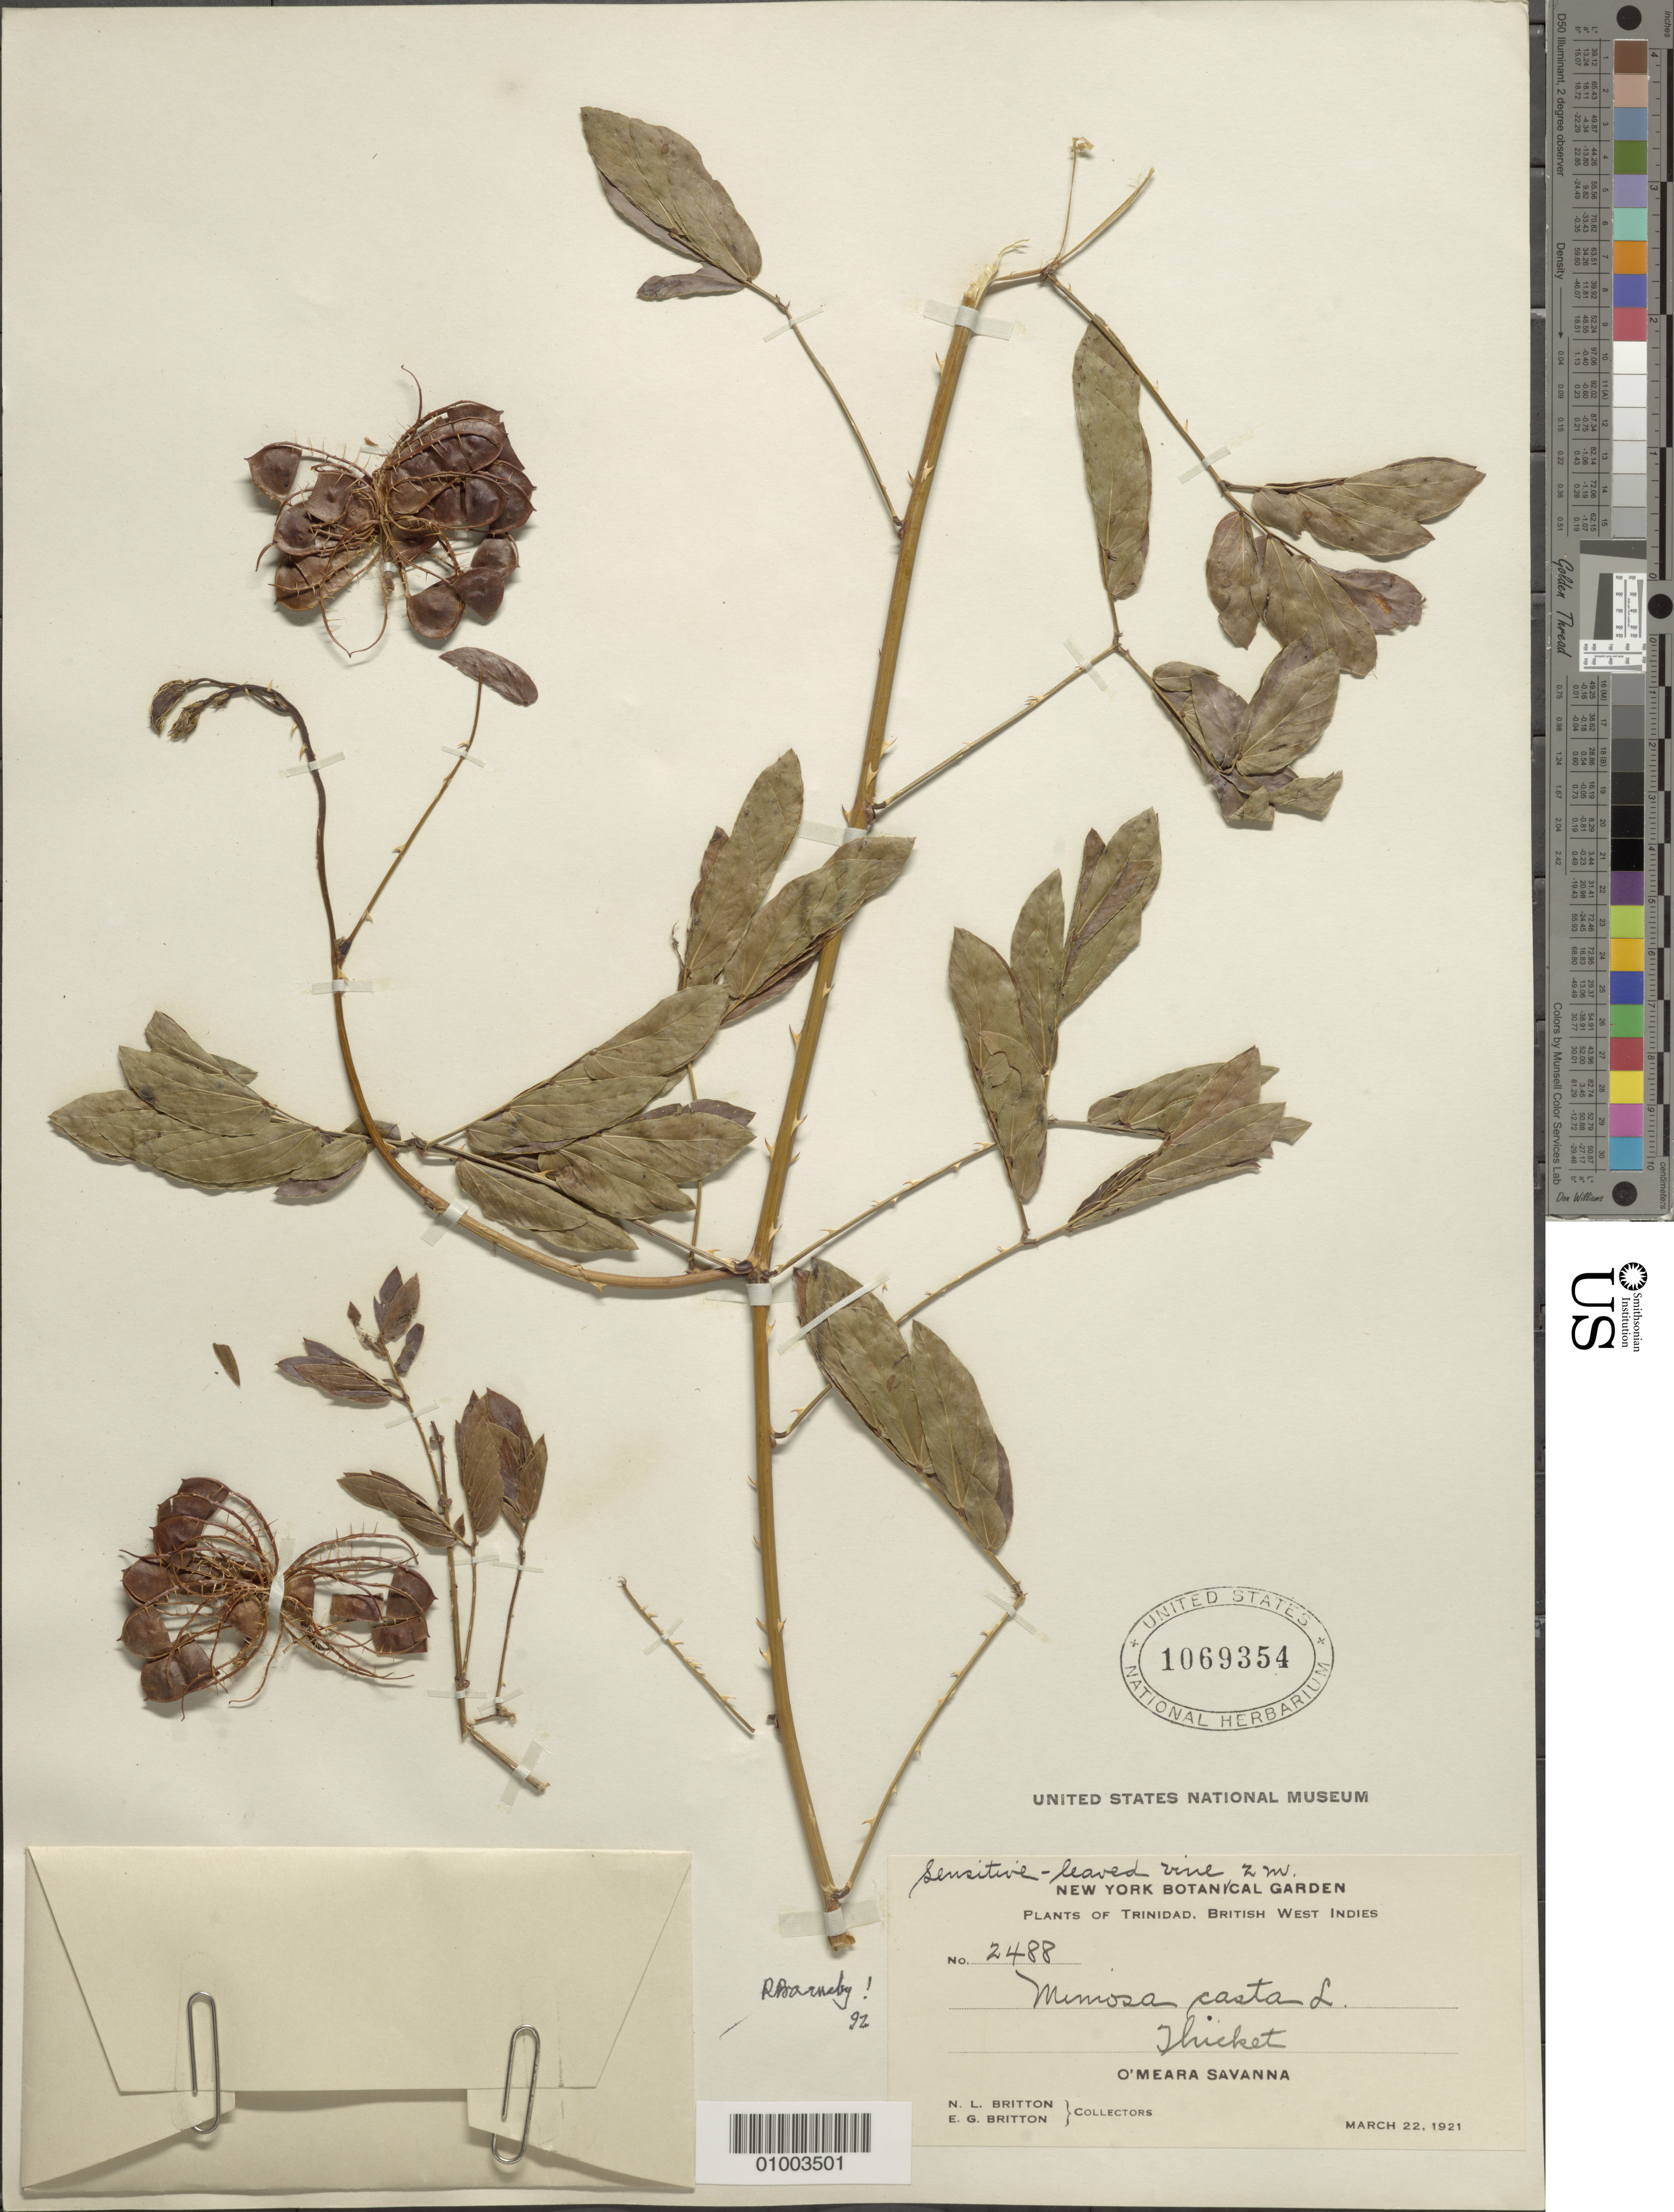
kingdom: Plantae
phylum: Tracheophyta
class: Magnoliopsida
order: Fabales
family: Fabaceae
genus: Mimosa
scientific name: Mimosa casta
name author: L.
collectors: N. Britton & E. G. Britton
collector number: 2488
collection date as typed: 22 Mar 1921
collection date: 1921-03-22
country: Trinidad and Tobago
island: Trinidad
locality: Mimosa casta of Thicket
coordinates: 0 N, 0 E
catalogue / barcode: US 1069354